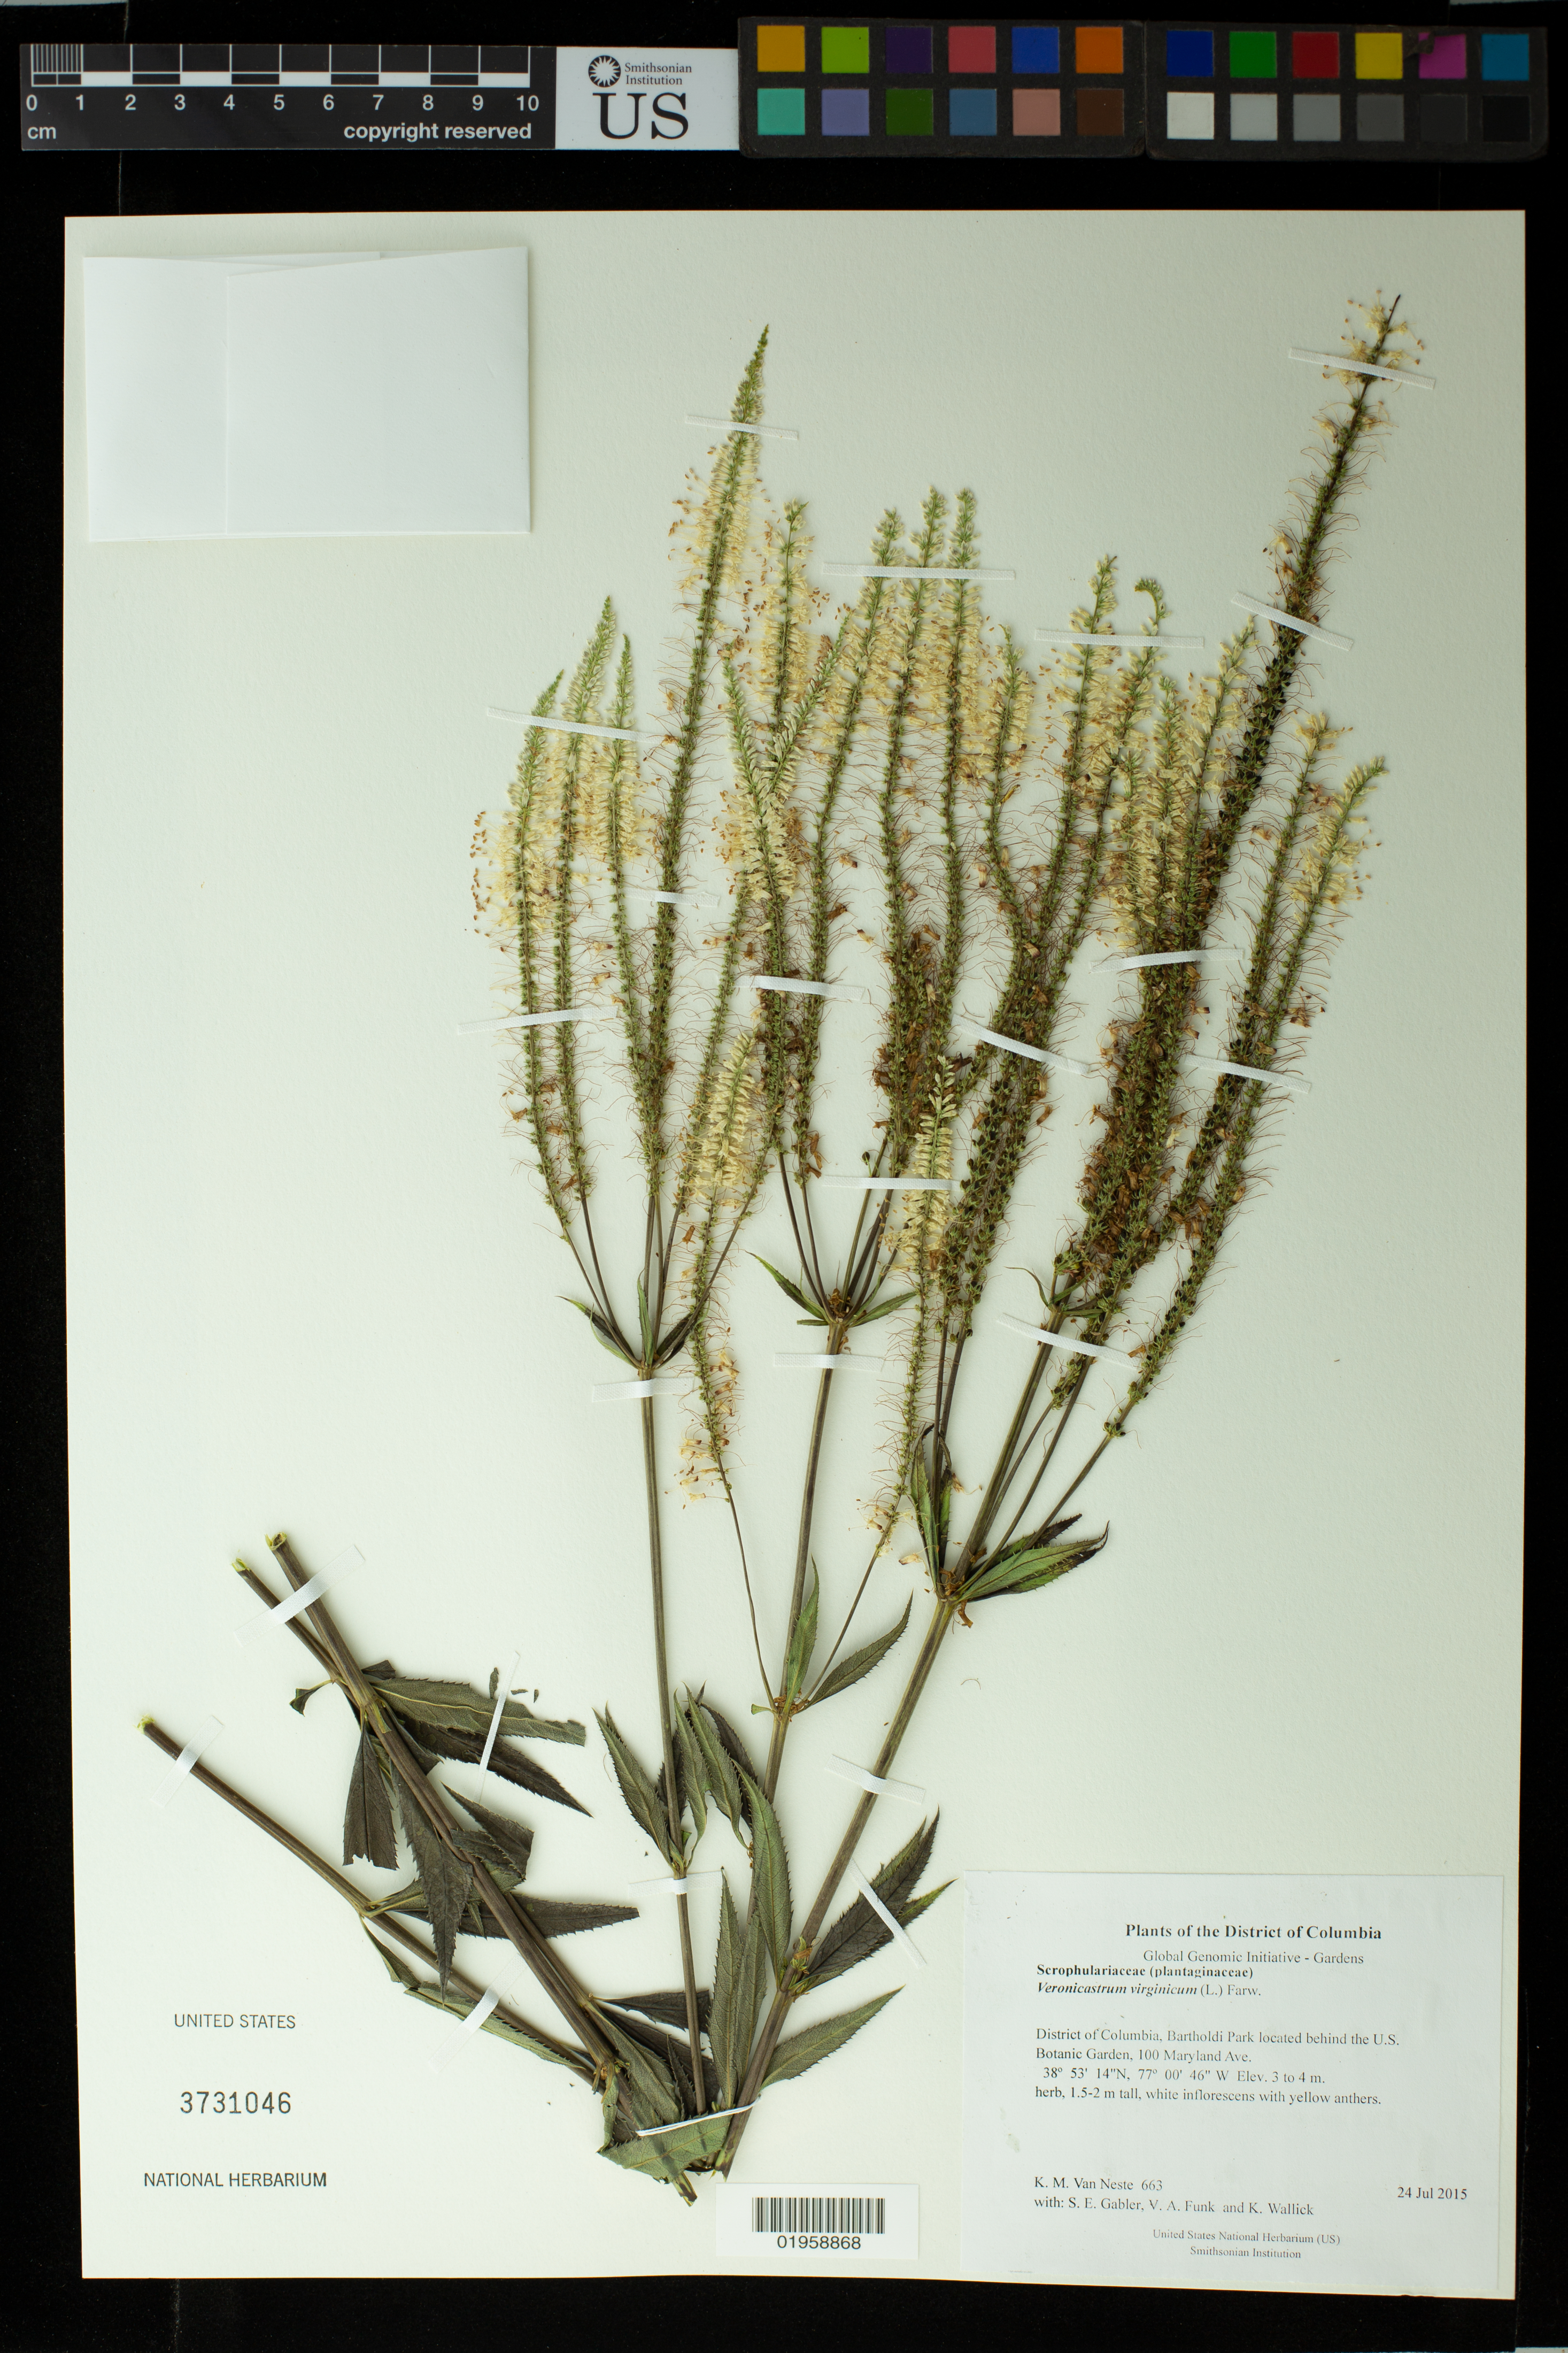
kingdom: Plantae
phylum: Tracheophyta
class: Magnoliopsida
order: Lamiales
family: Plantaginaceae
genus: Veronicastrum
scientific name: Veronicastrum virginicum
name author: (L.) Farw.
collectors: K. M. Van Neste, S. E. Gabler, V. Funk & K. Wallick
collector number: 663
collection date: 2015-07-24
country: United States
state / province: District of Columbia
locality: Bartholdi Park located behind the U.S. Botanic Garden, 100 Maryland Ave.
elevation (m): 3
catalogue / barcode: US 3731046